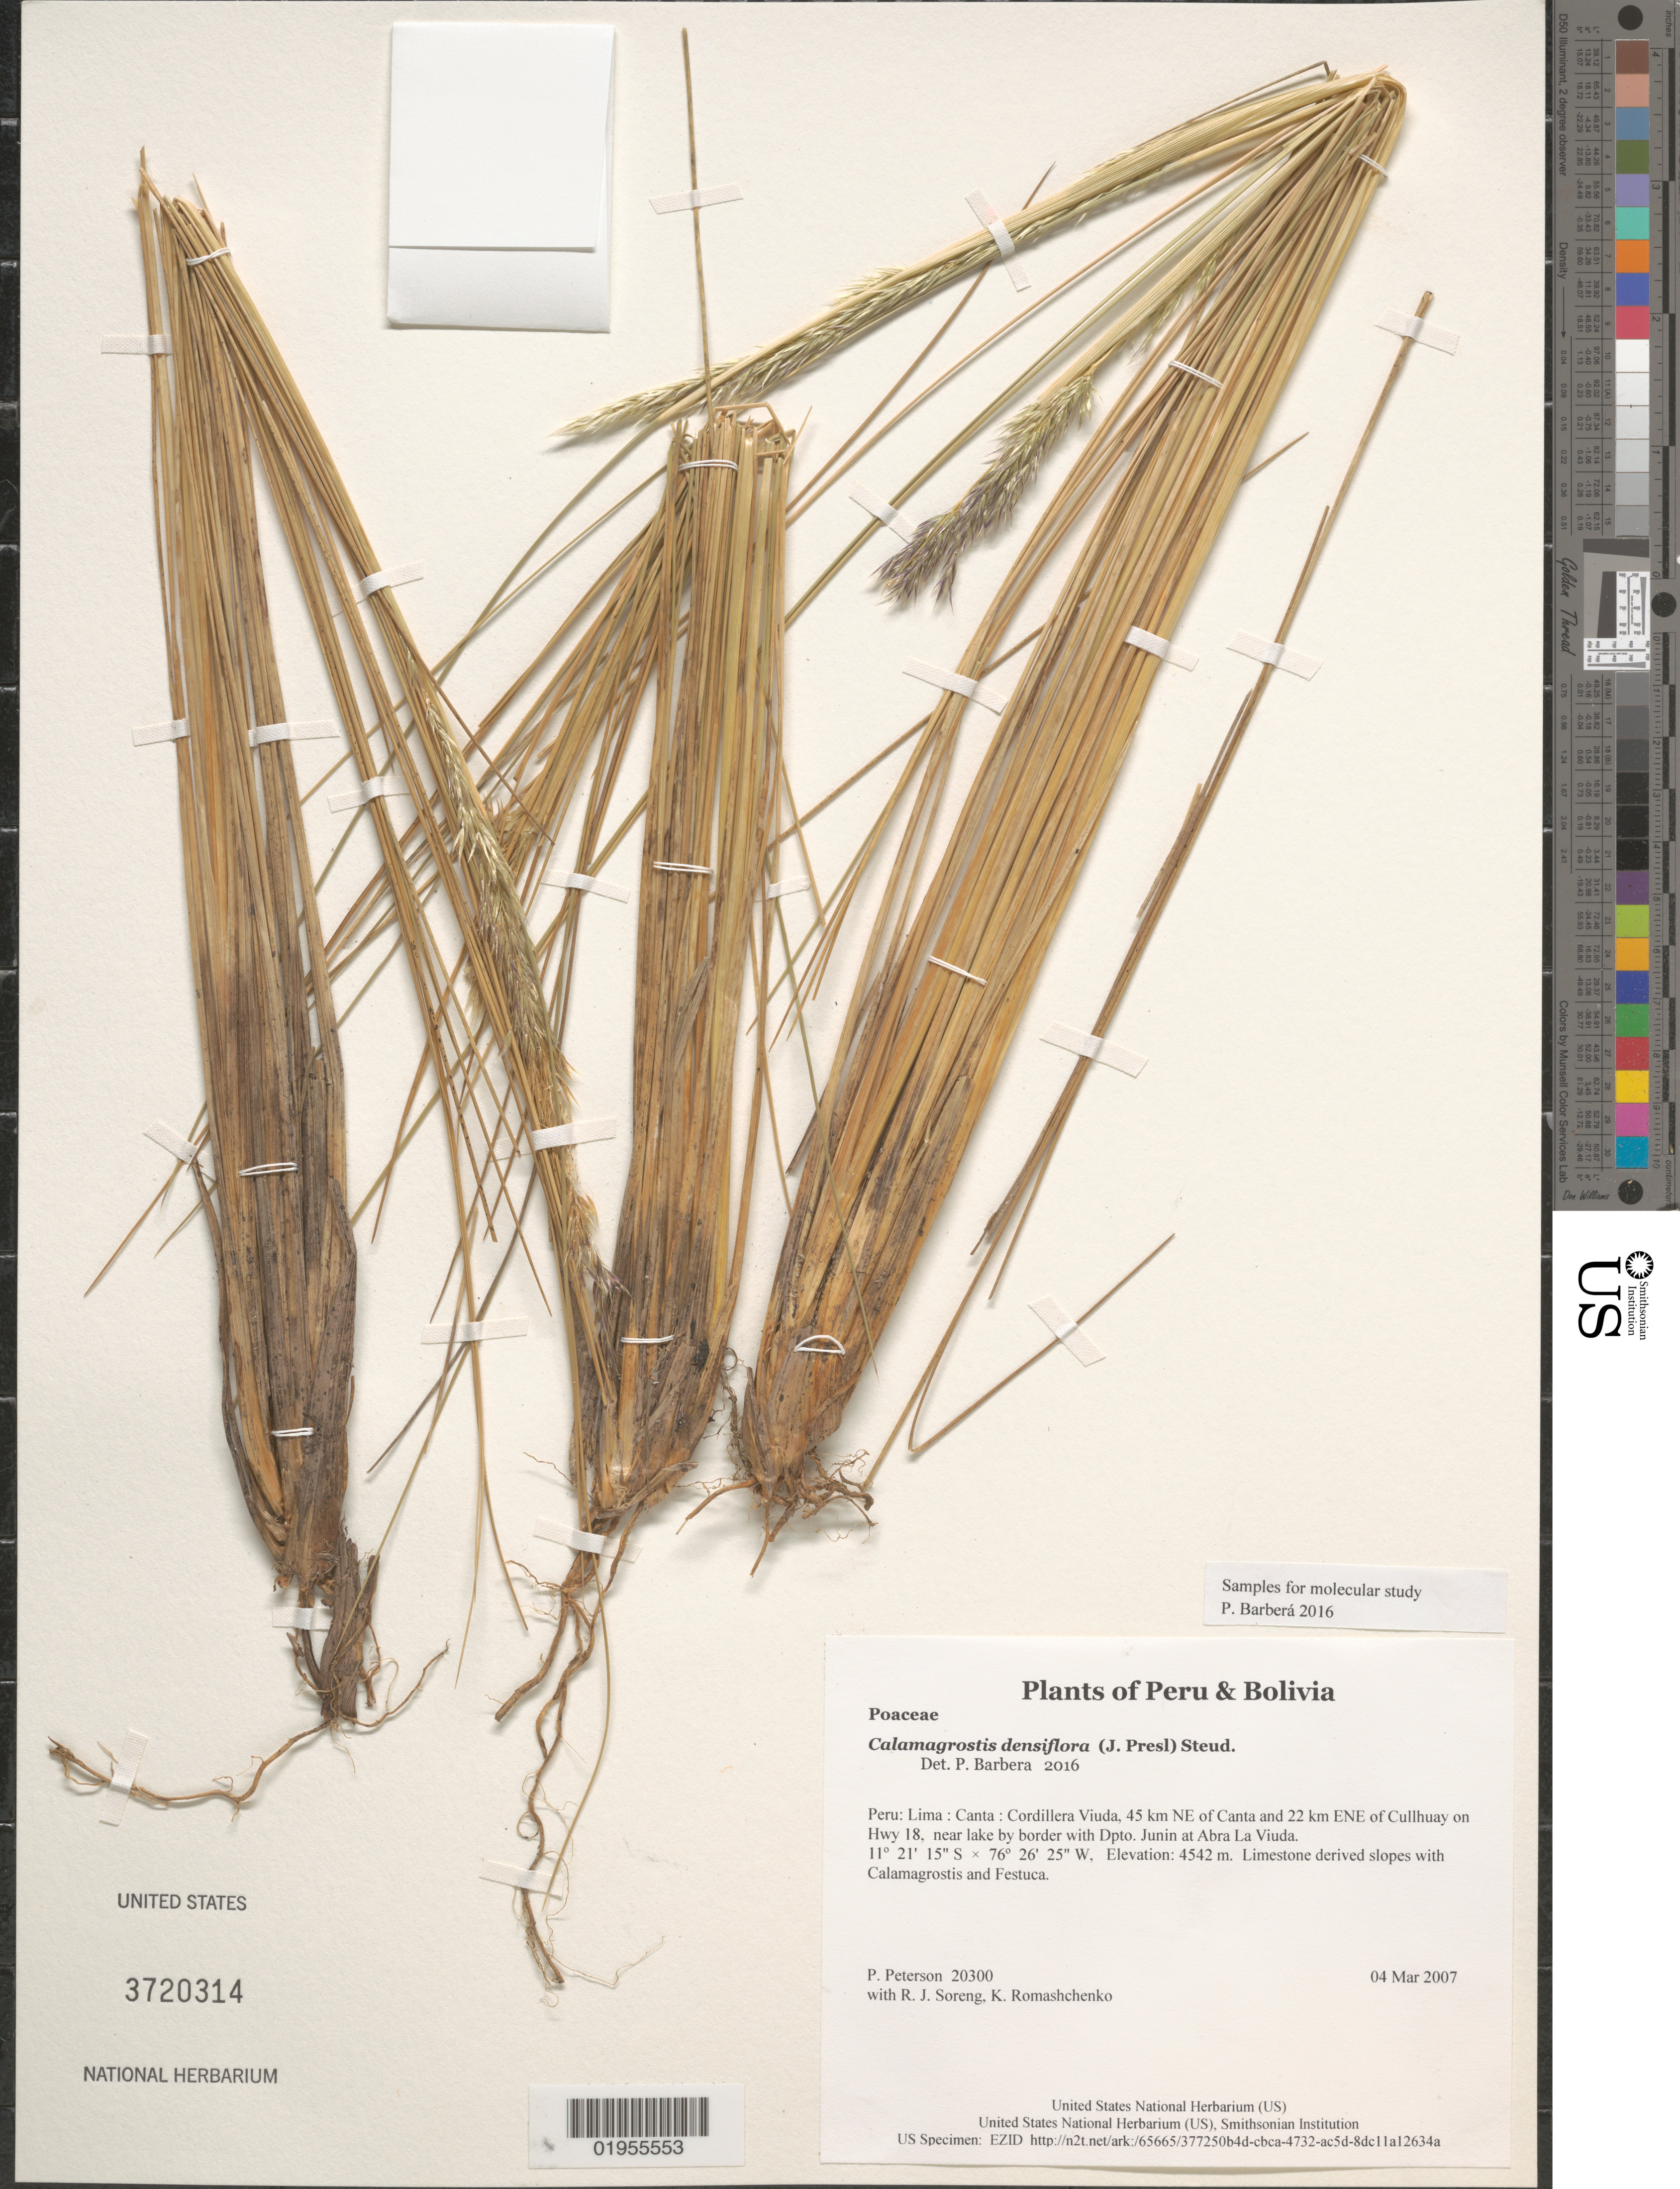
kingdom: Plantae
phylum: Tracheophyta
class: Liliopsida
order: Poales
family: Poaceae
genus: Calamagrostis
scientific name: Calamagrostis densiflora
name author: (J. Presl) Steud.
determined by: Barberá, P.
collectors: P. M. Peterson, R. J. Soreng & K. Romashchenko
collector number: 20300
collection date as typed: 04 Mar 2007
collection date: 2007-03-04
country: Peru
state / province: Lima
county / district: Canta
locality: Cordillera Viuda, 45 km NE of Canta and 22 km ENE of Cullhuay on Hwy 18, near lake by border with Dpto. Junin at Abra La Viuda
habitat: Limestone derived slopes with Calamagrostis and Festuca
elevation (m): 4542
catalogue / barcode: US 3720314